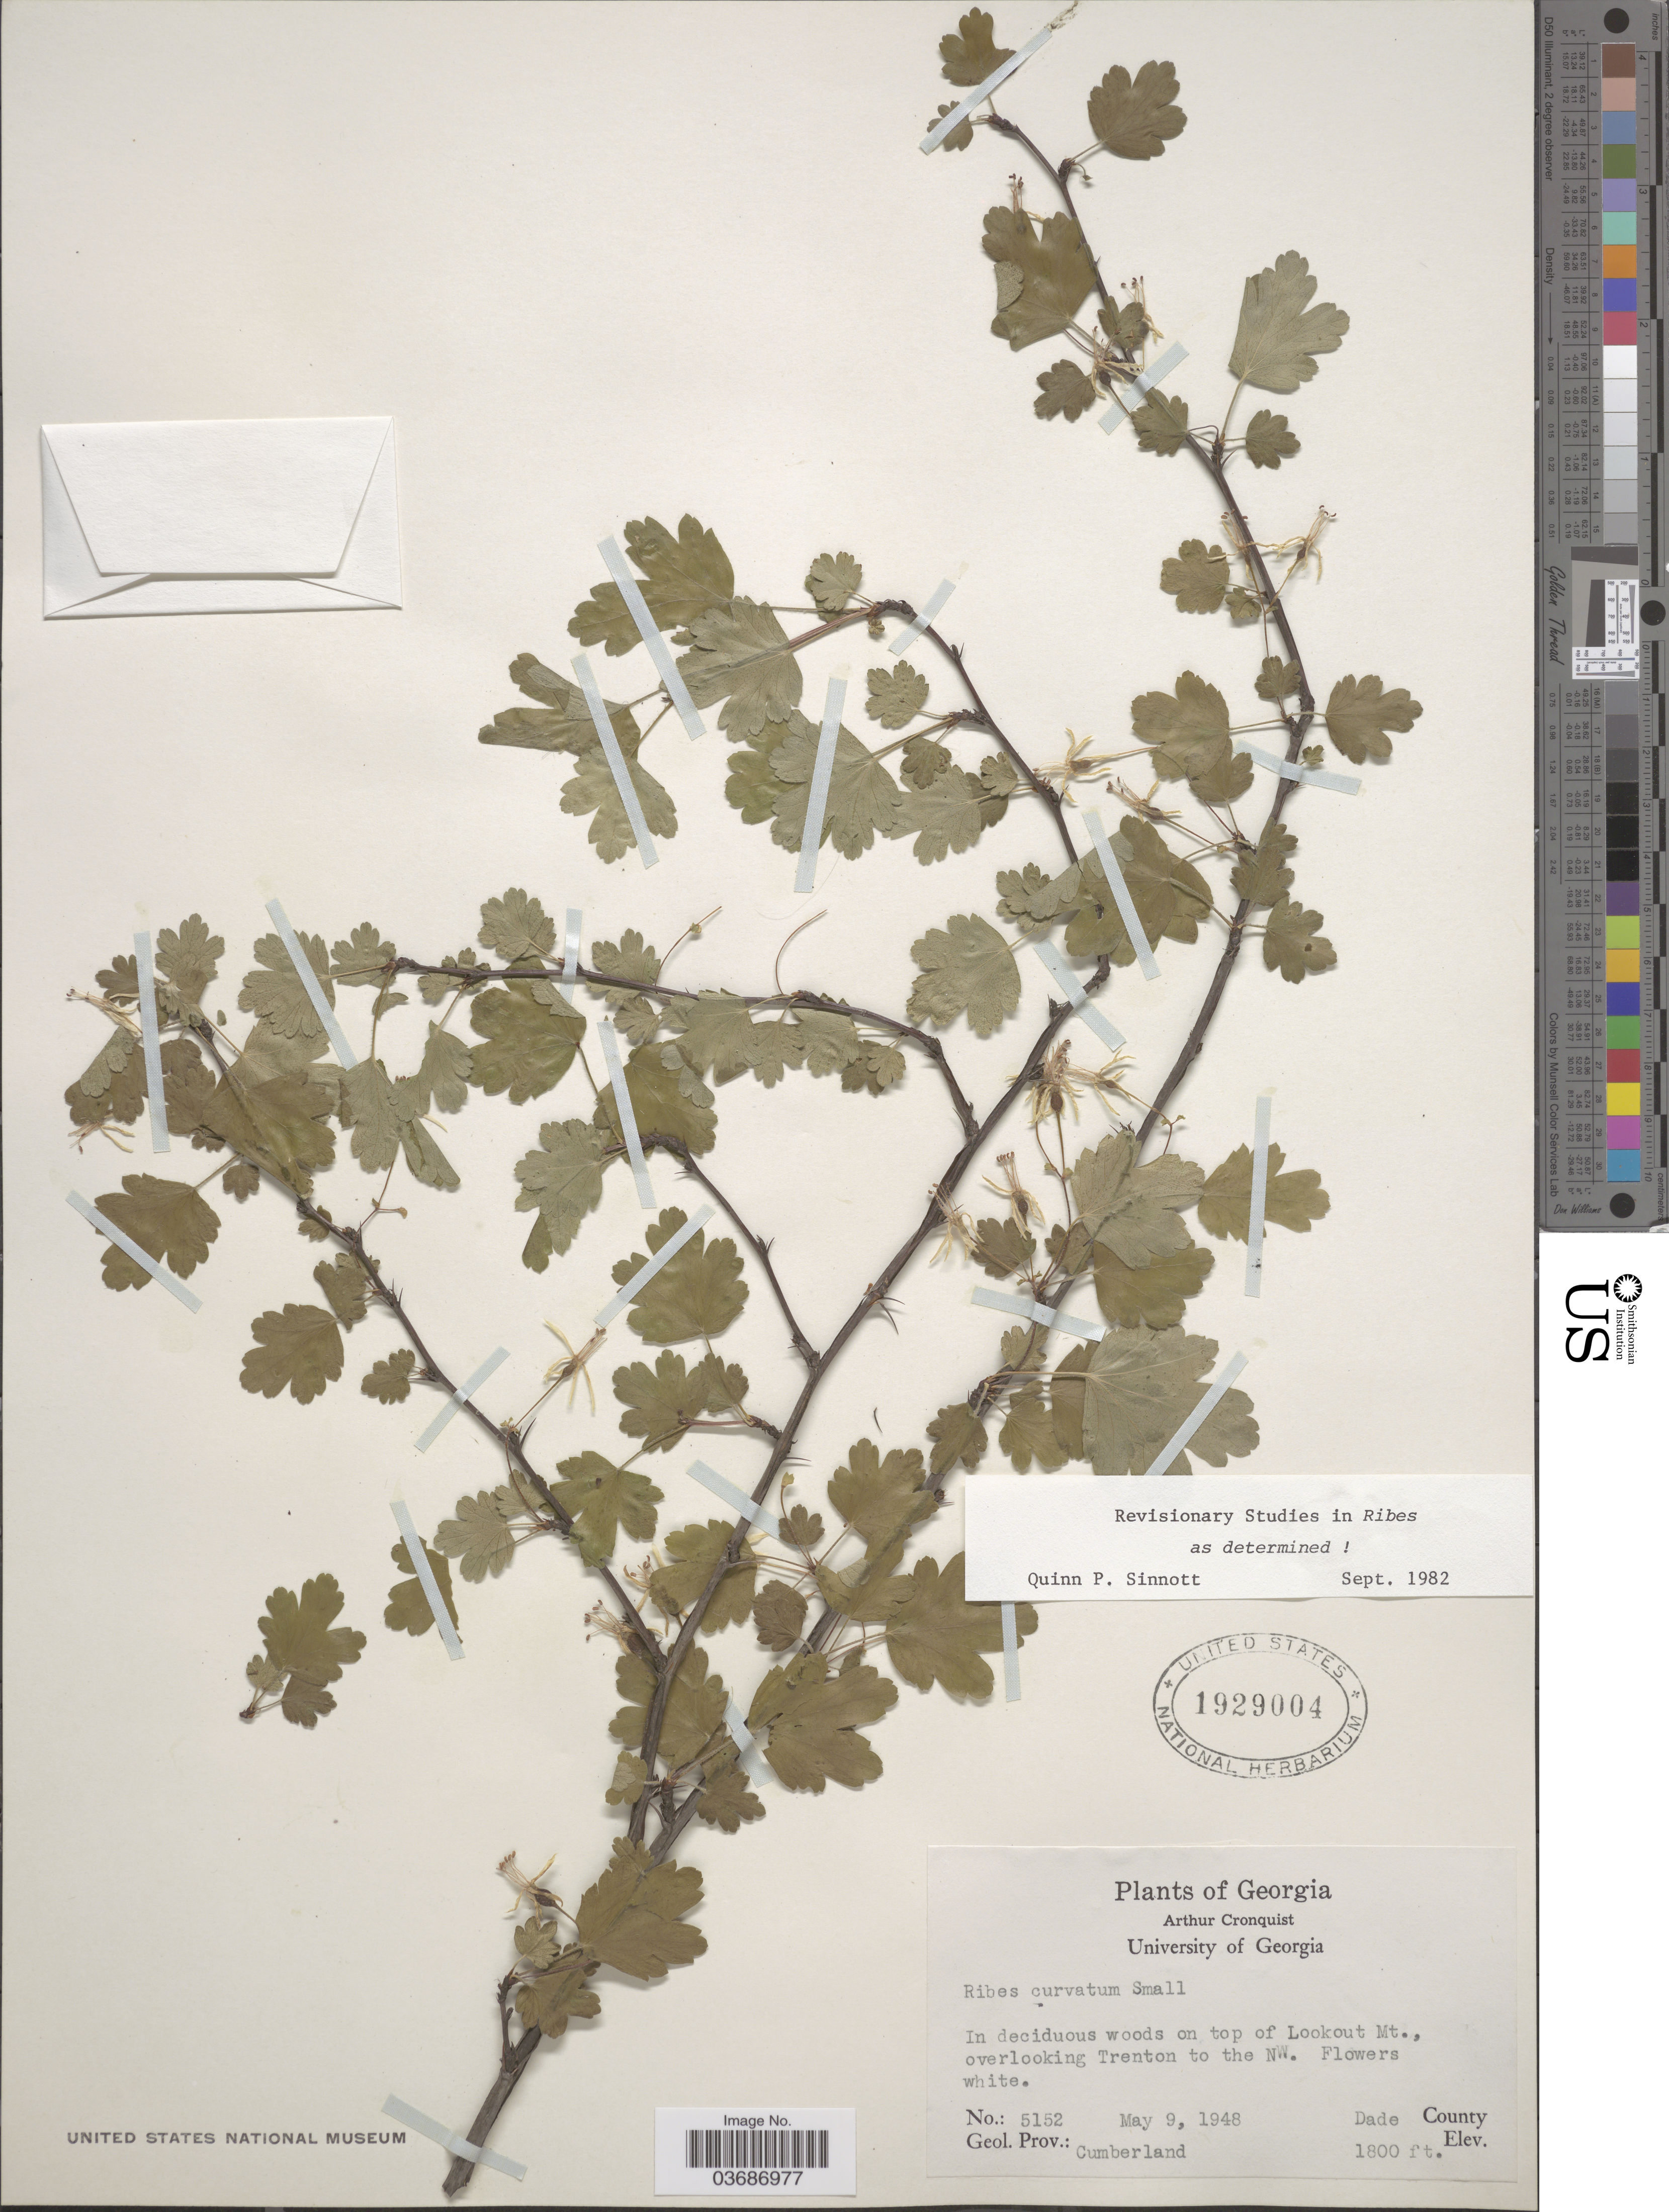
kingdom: Plantae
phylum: Tracheophyta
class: Magnoliopsida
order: Saxifragales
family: Grossulariaceae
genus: Ribes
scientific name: Ribes curvatum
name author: Small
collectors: A. J. Cronquist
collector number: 5152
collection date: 1948-05-09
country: United States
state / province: Georgia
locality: In deciduous woods on top of Lookout Mt., overlooking Trenton to the NW. Flowers white. Dade County. Geol. Prov.: Cumberland.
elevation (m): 549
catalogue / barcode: US 1929004